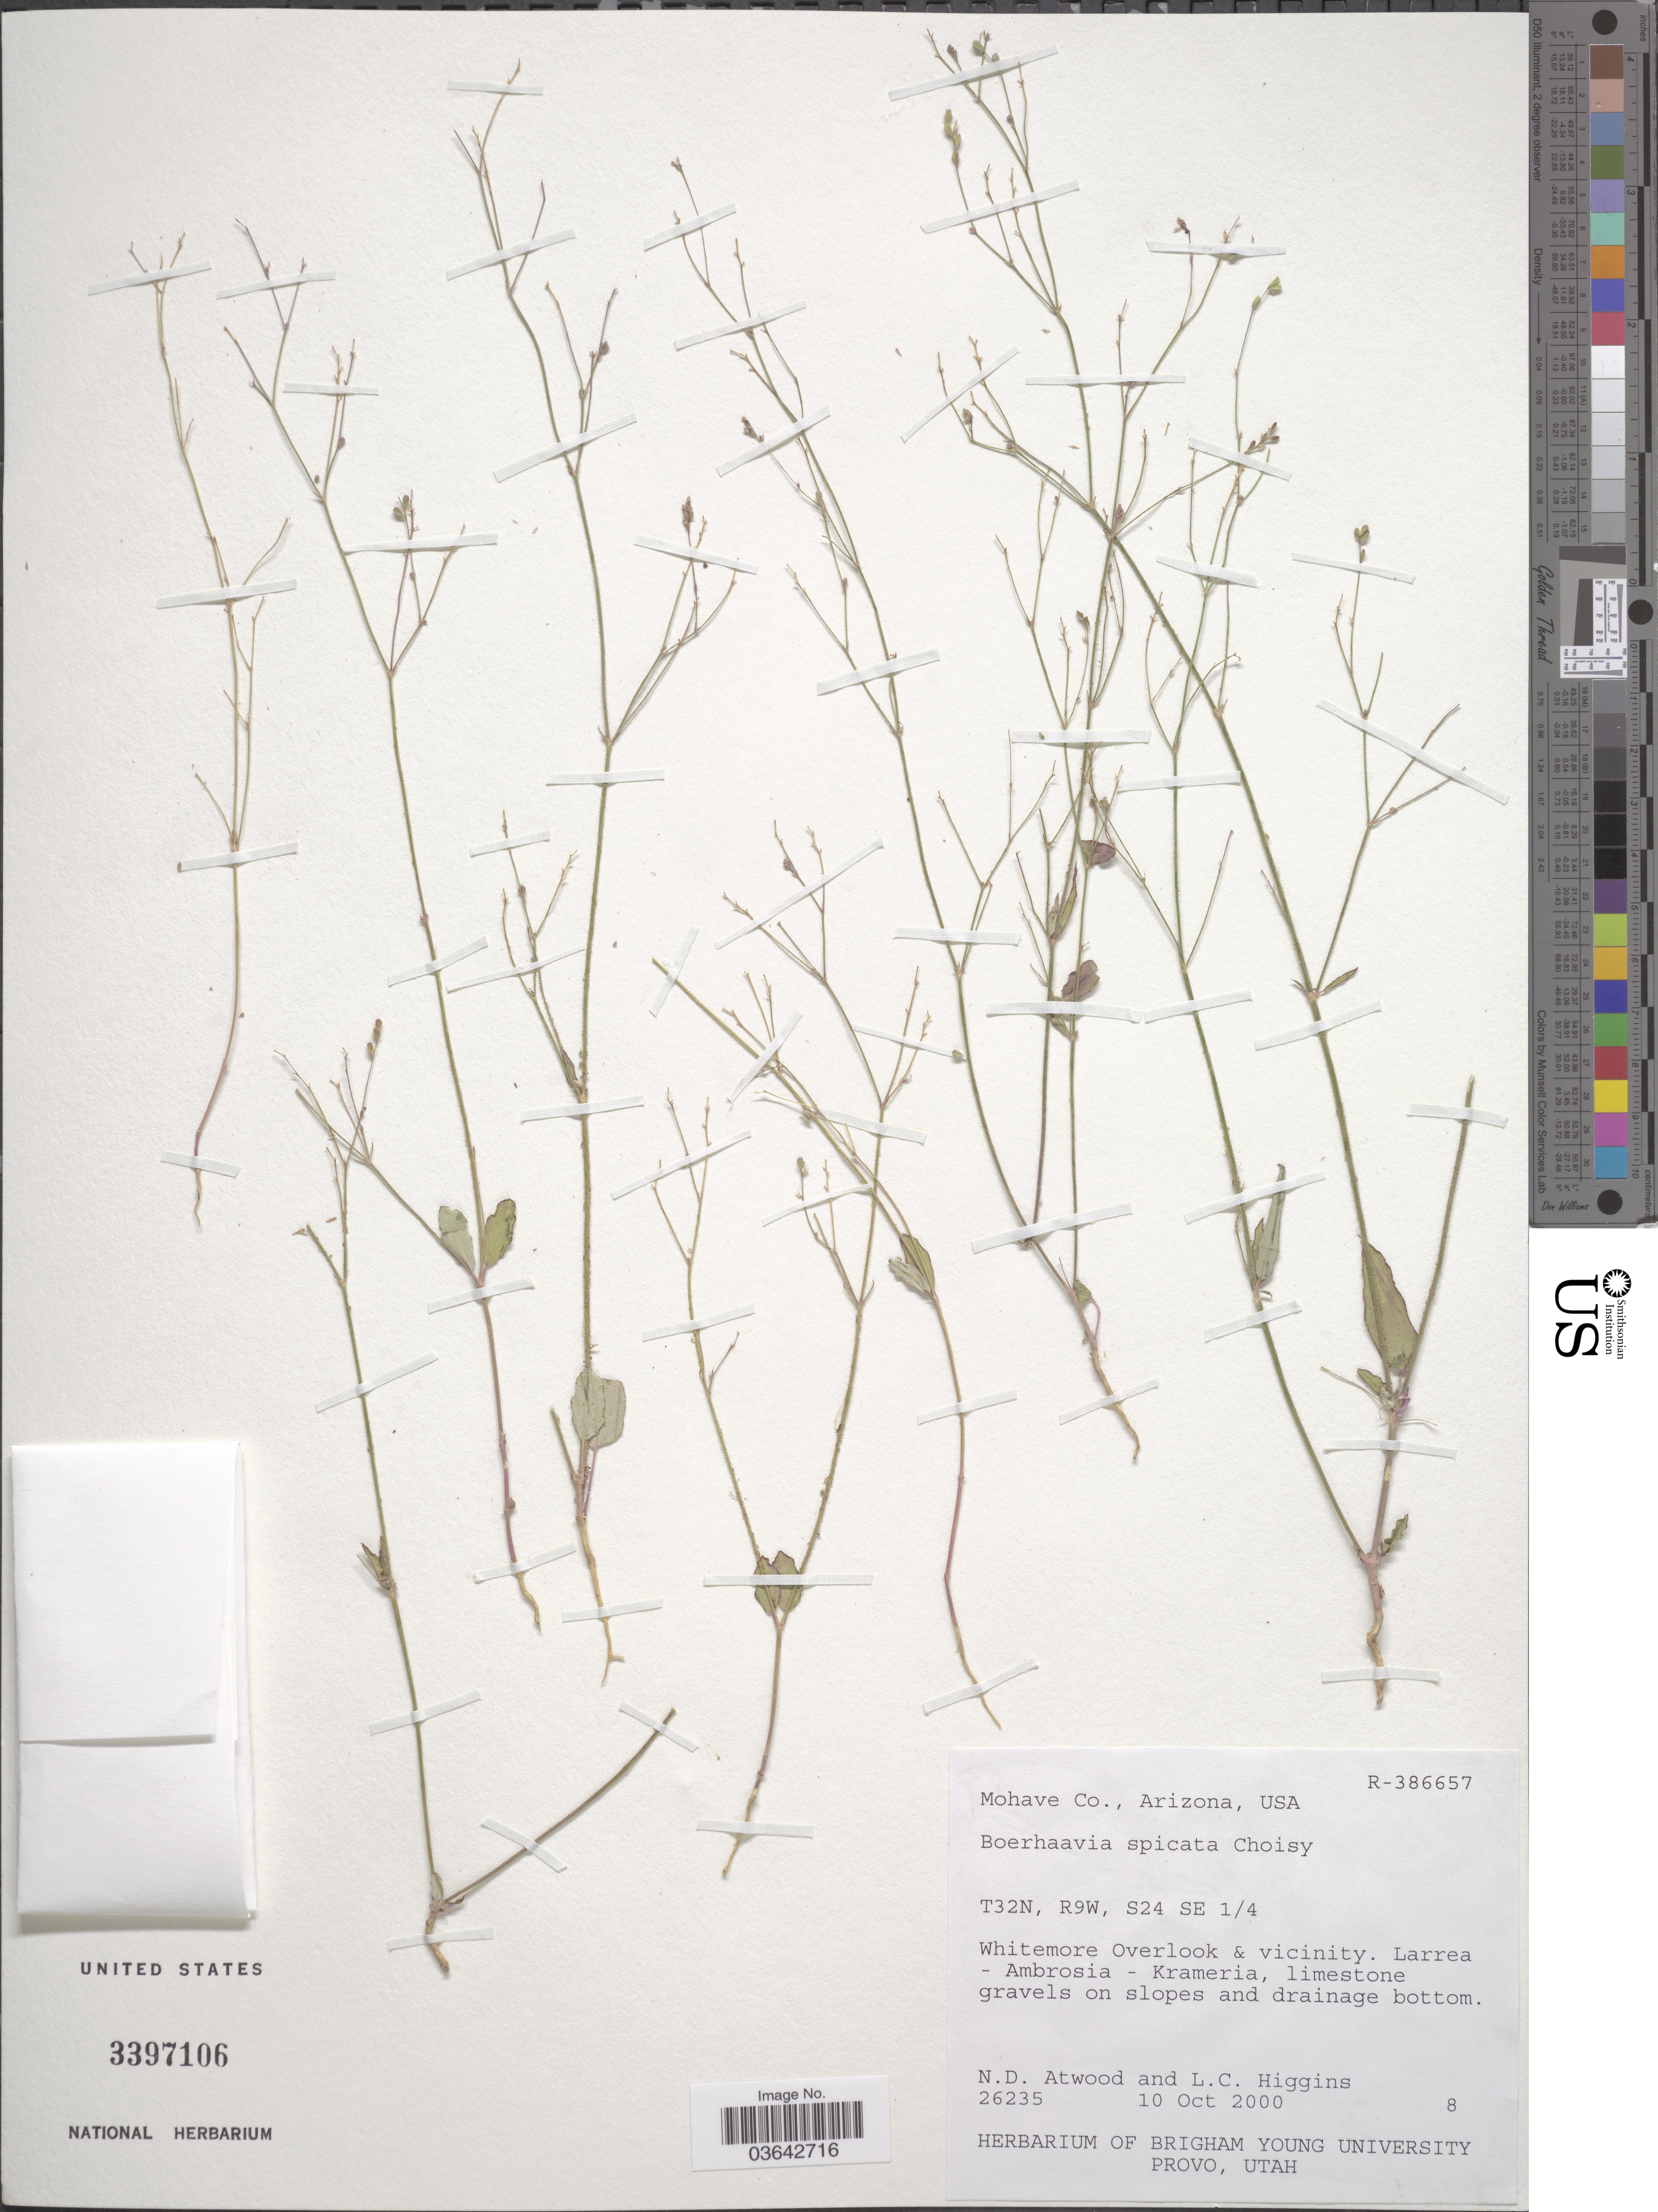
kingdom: Plantae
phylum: Tracheophyta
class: Magnoliopsida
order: Caryophyllales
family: Nyctaginaceae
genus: Boerhavia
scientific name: Boerhavia spicata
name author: Choisy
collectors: N. Atwood & L. Higgins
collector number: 26235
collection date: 2000-10-10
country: United States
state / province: Arizona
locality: Mohave Co. T32N, R9W, S24 SE ¼. Whitemore Overlook & vicinity.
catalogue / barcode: US 3397106